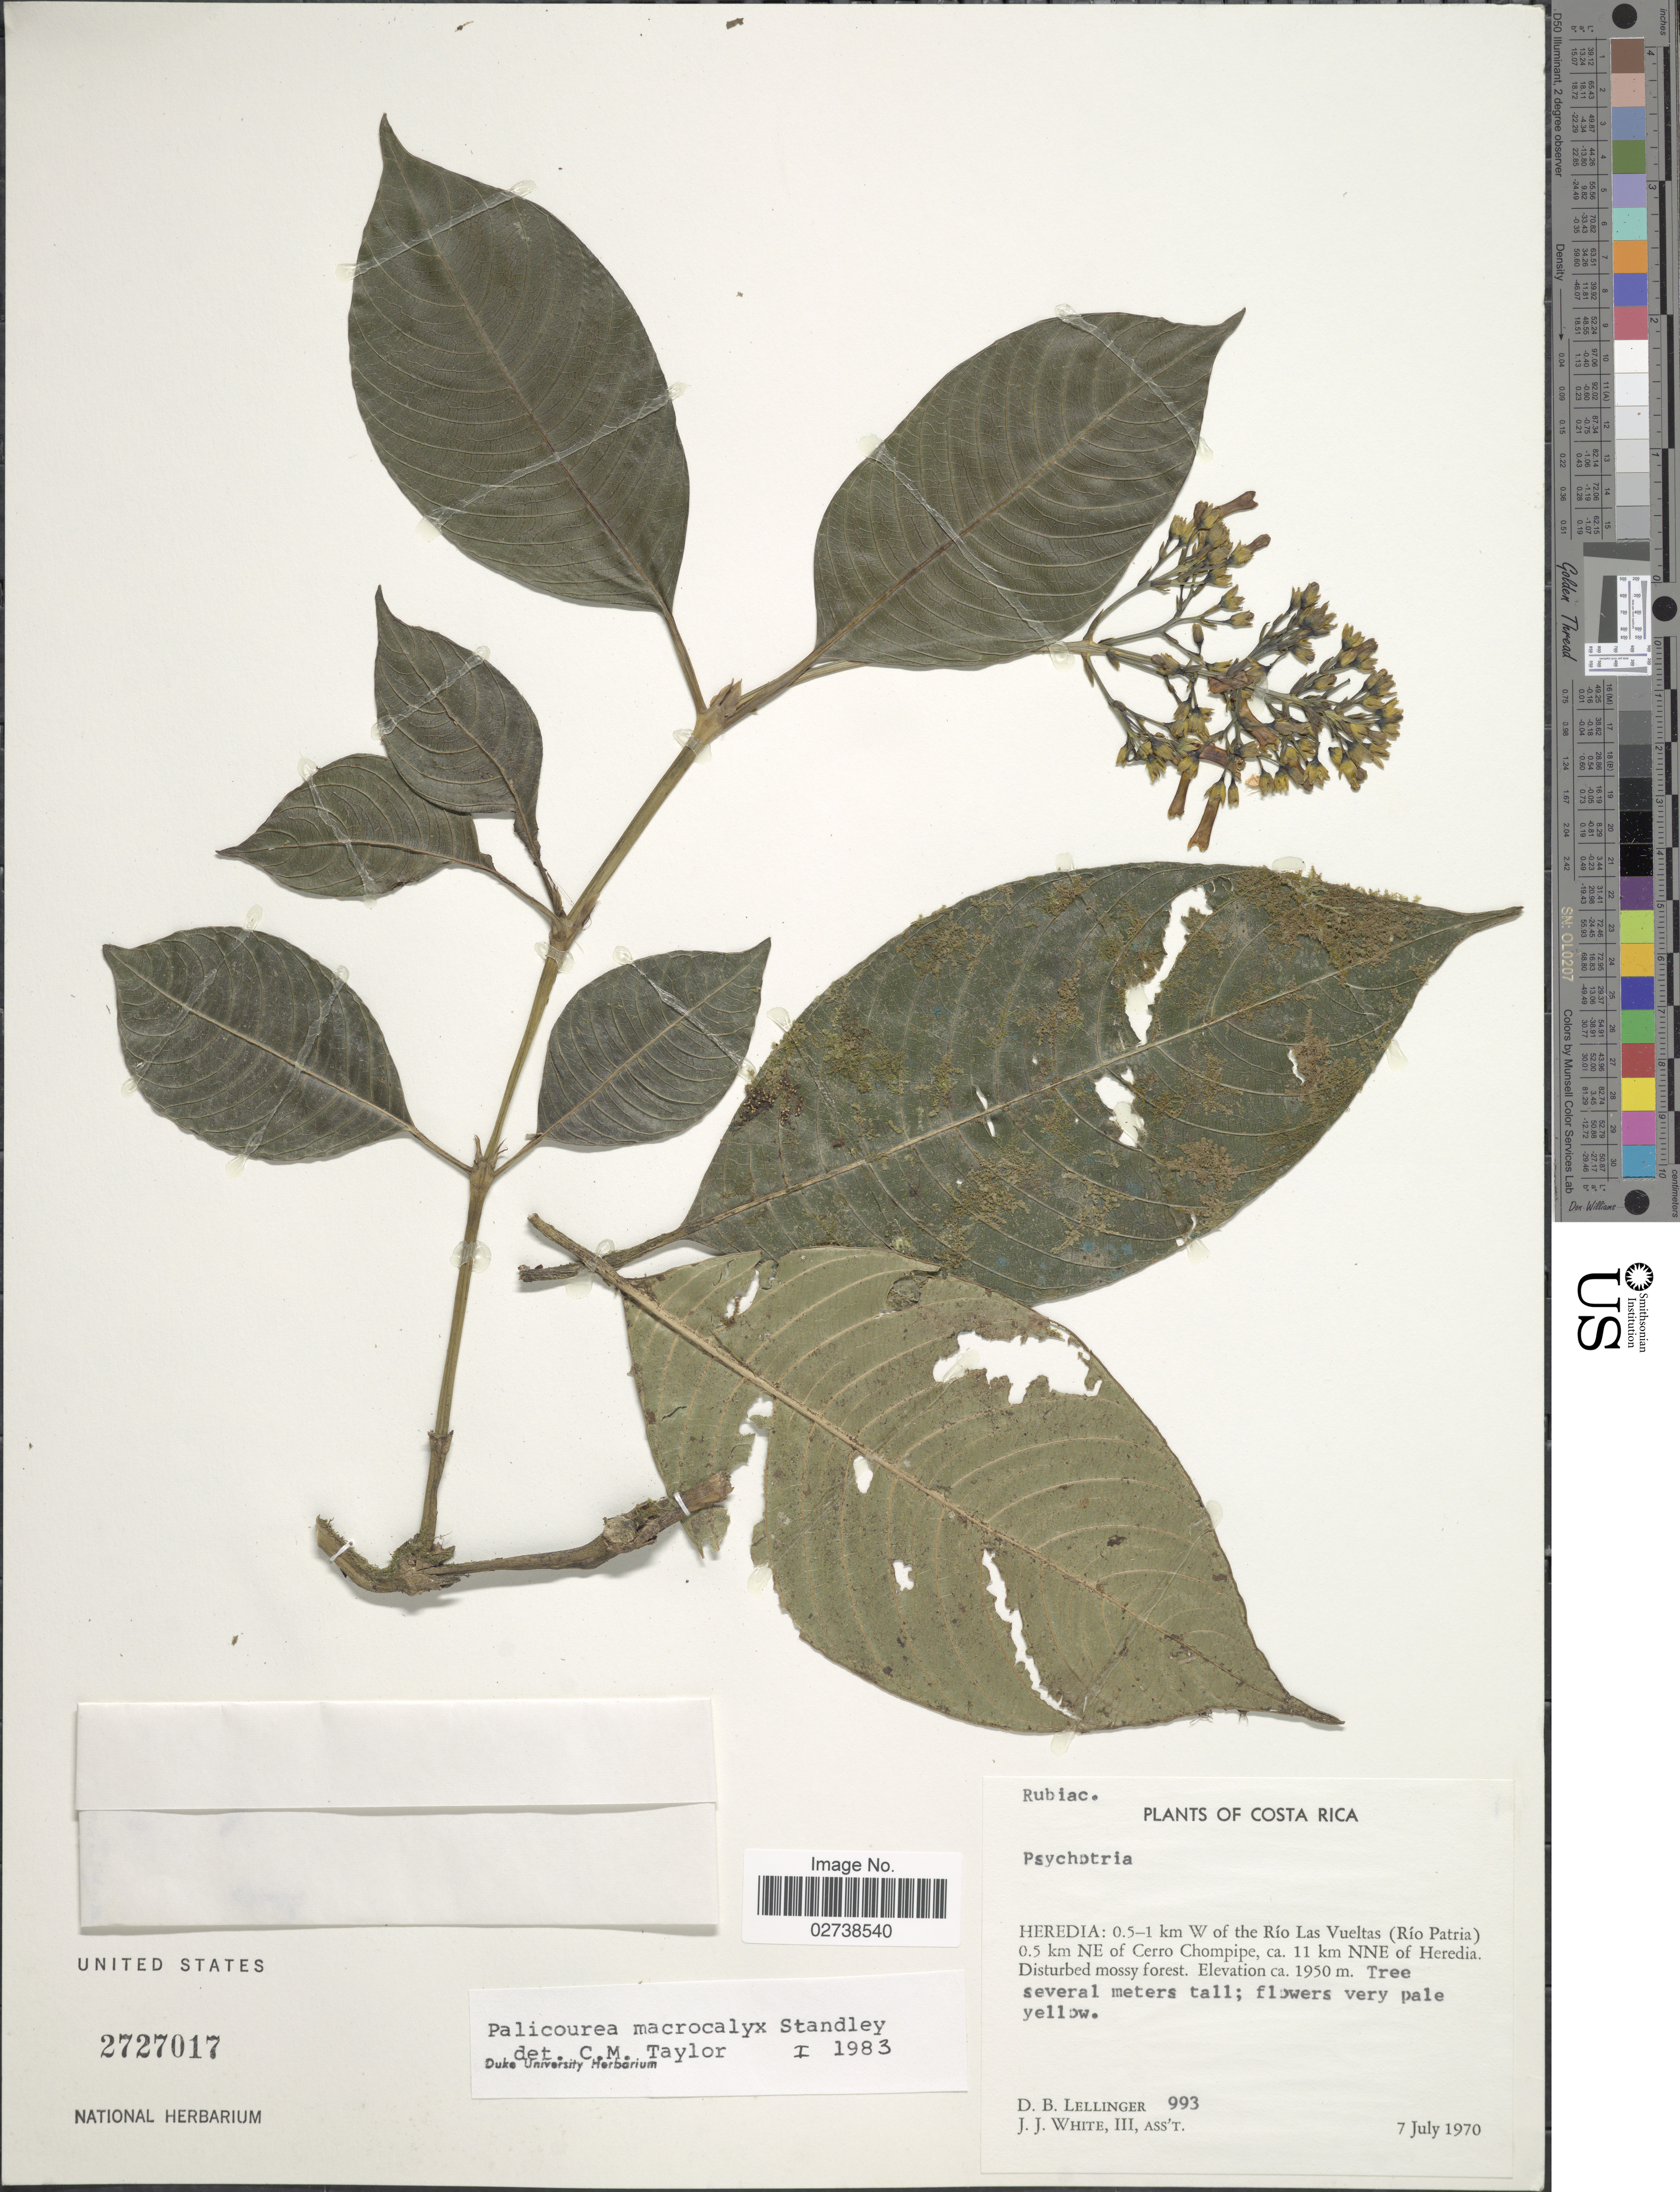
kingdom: Plantae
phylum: Tracheophyta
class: Magnoliopsida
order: Gentianales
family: Rubiaceae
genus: Palicourea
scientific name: Palicourea macrocalyx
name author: Standl.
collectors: D. B. Lellinger & J. J. White III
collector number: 993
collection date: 1970-07-07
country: Costa Rica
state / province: Heredia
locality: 0.5-1 km W of the Río Las Vueltas (Río Patria) 0.5 km NE of Cerro Chompipe, ca 11 km NNE of Heredia. Disturbed mossy forest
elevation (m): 1950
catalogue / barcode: US 2727017